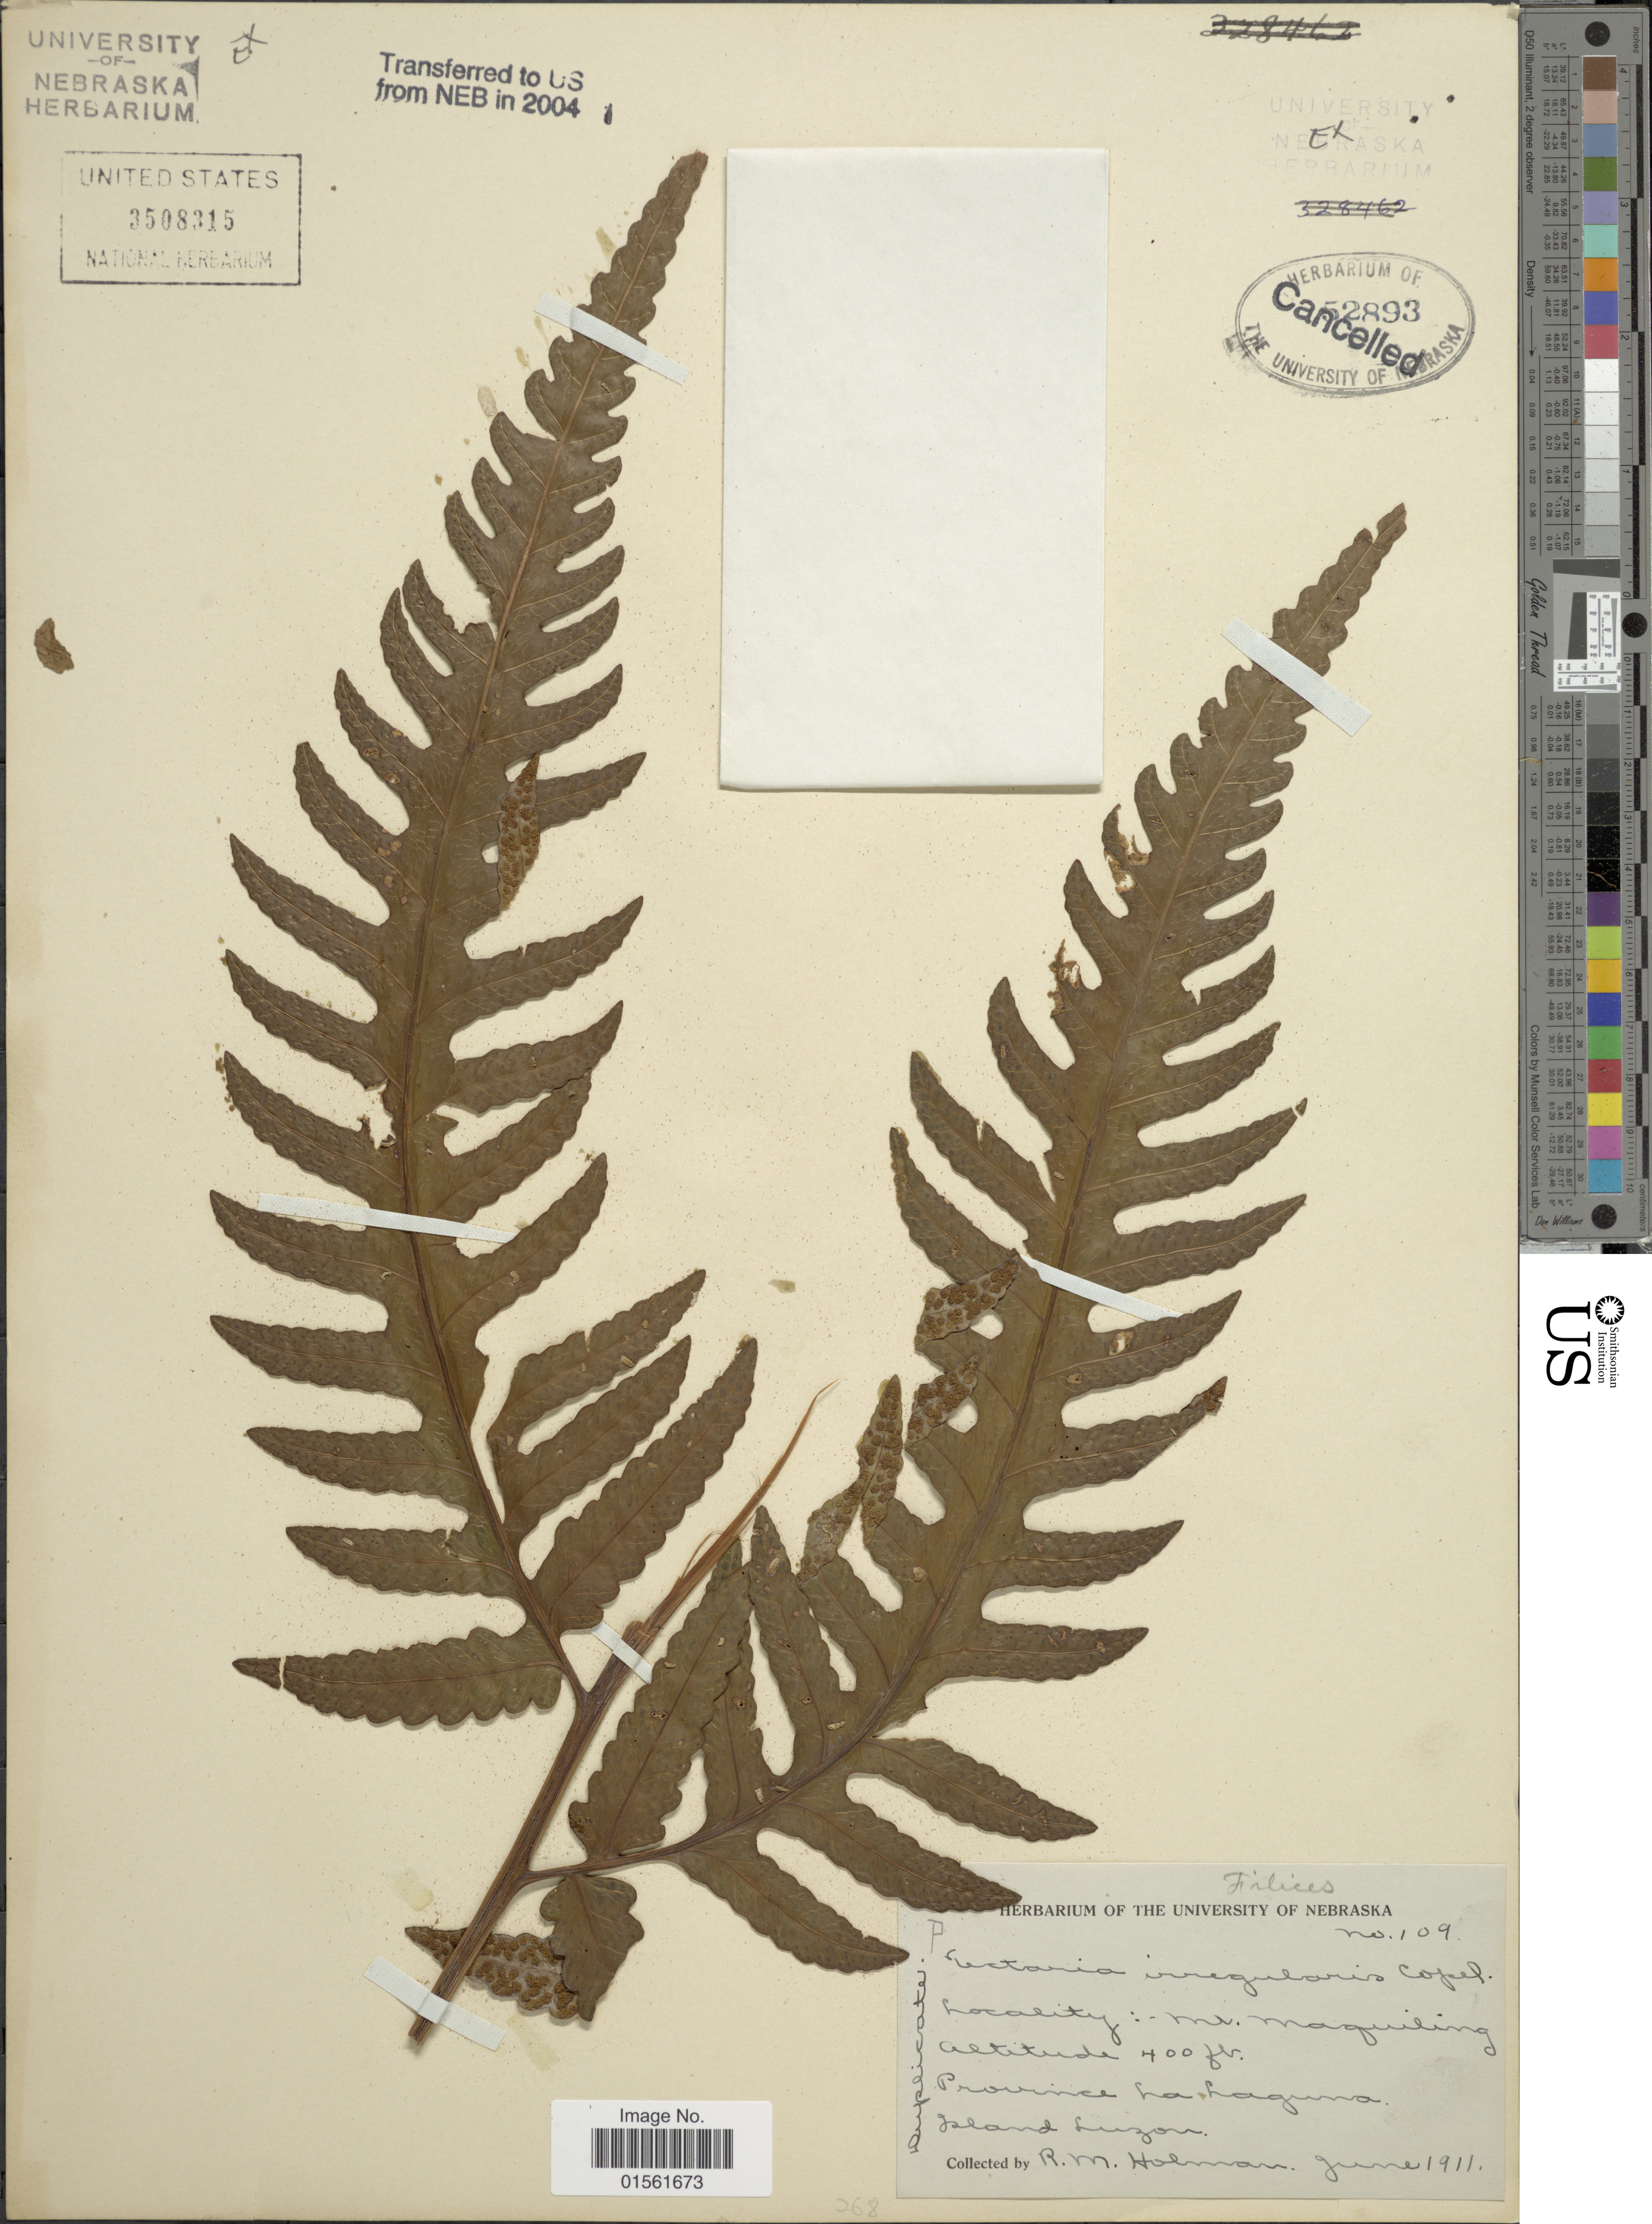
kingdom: Plantae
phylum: Tracheophyta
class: Polypodiopsida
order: Polypodiales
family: Dryopteridaceae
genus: Pleocnemia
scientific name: Pleocnemia irregularis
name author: (C. Presl) Holttum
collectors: R. Holman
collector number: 109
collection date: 1911-06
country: Philippines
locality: Mt. Maguiling. Province La Laguna, Island Luzon.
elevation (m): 122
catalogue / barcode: US 3508315